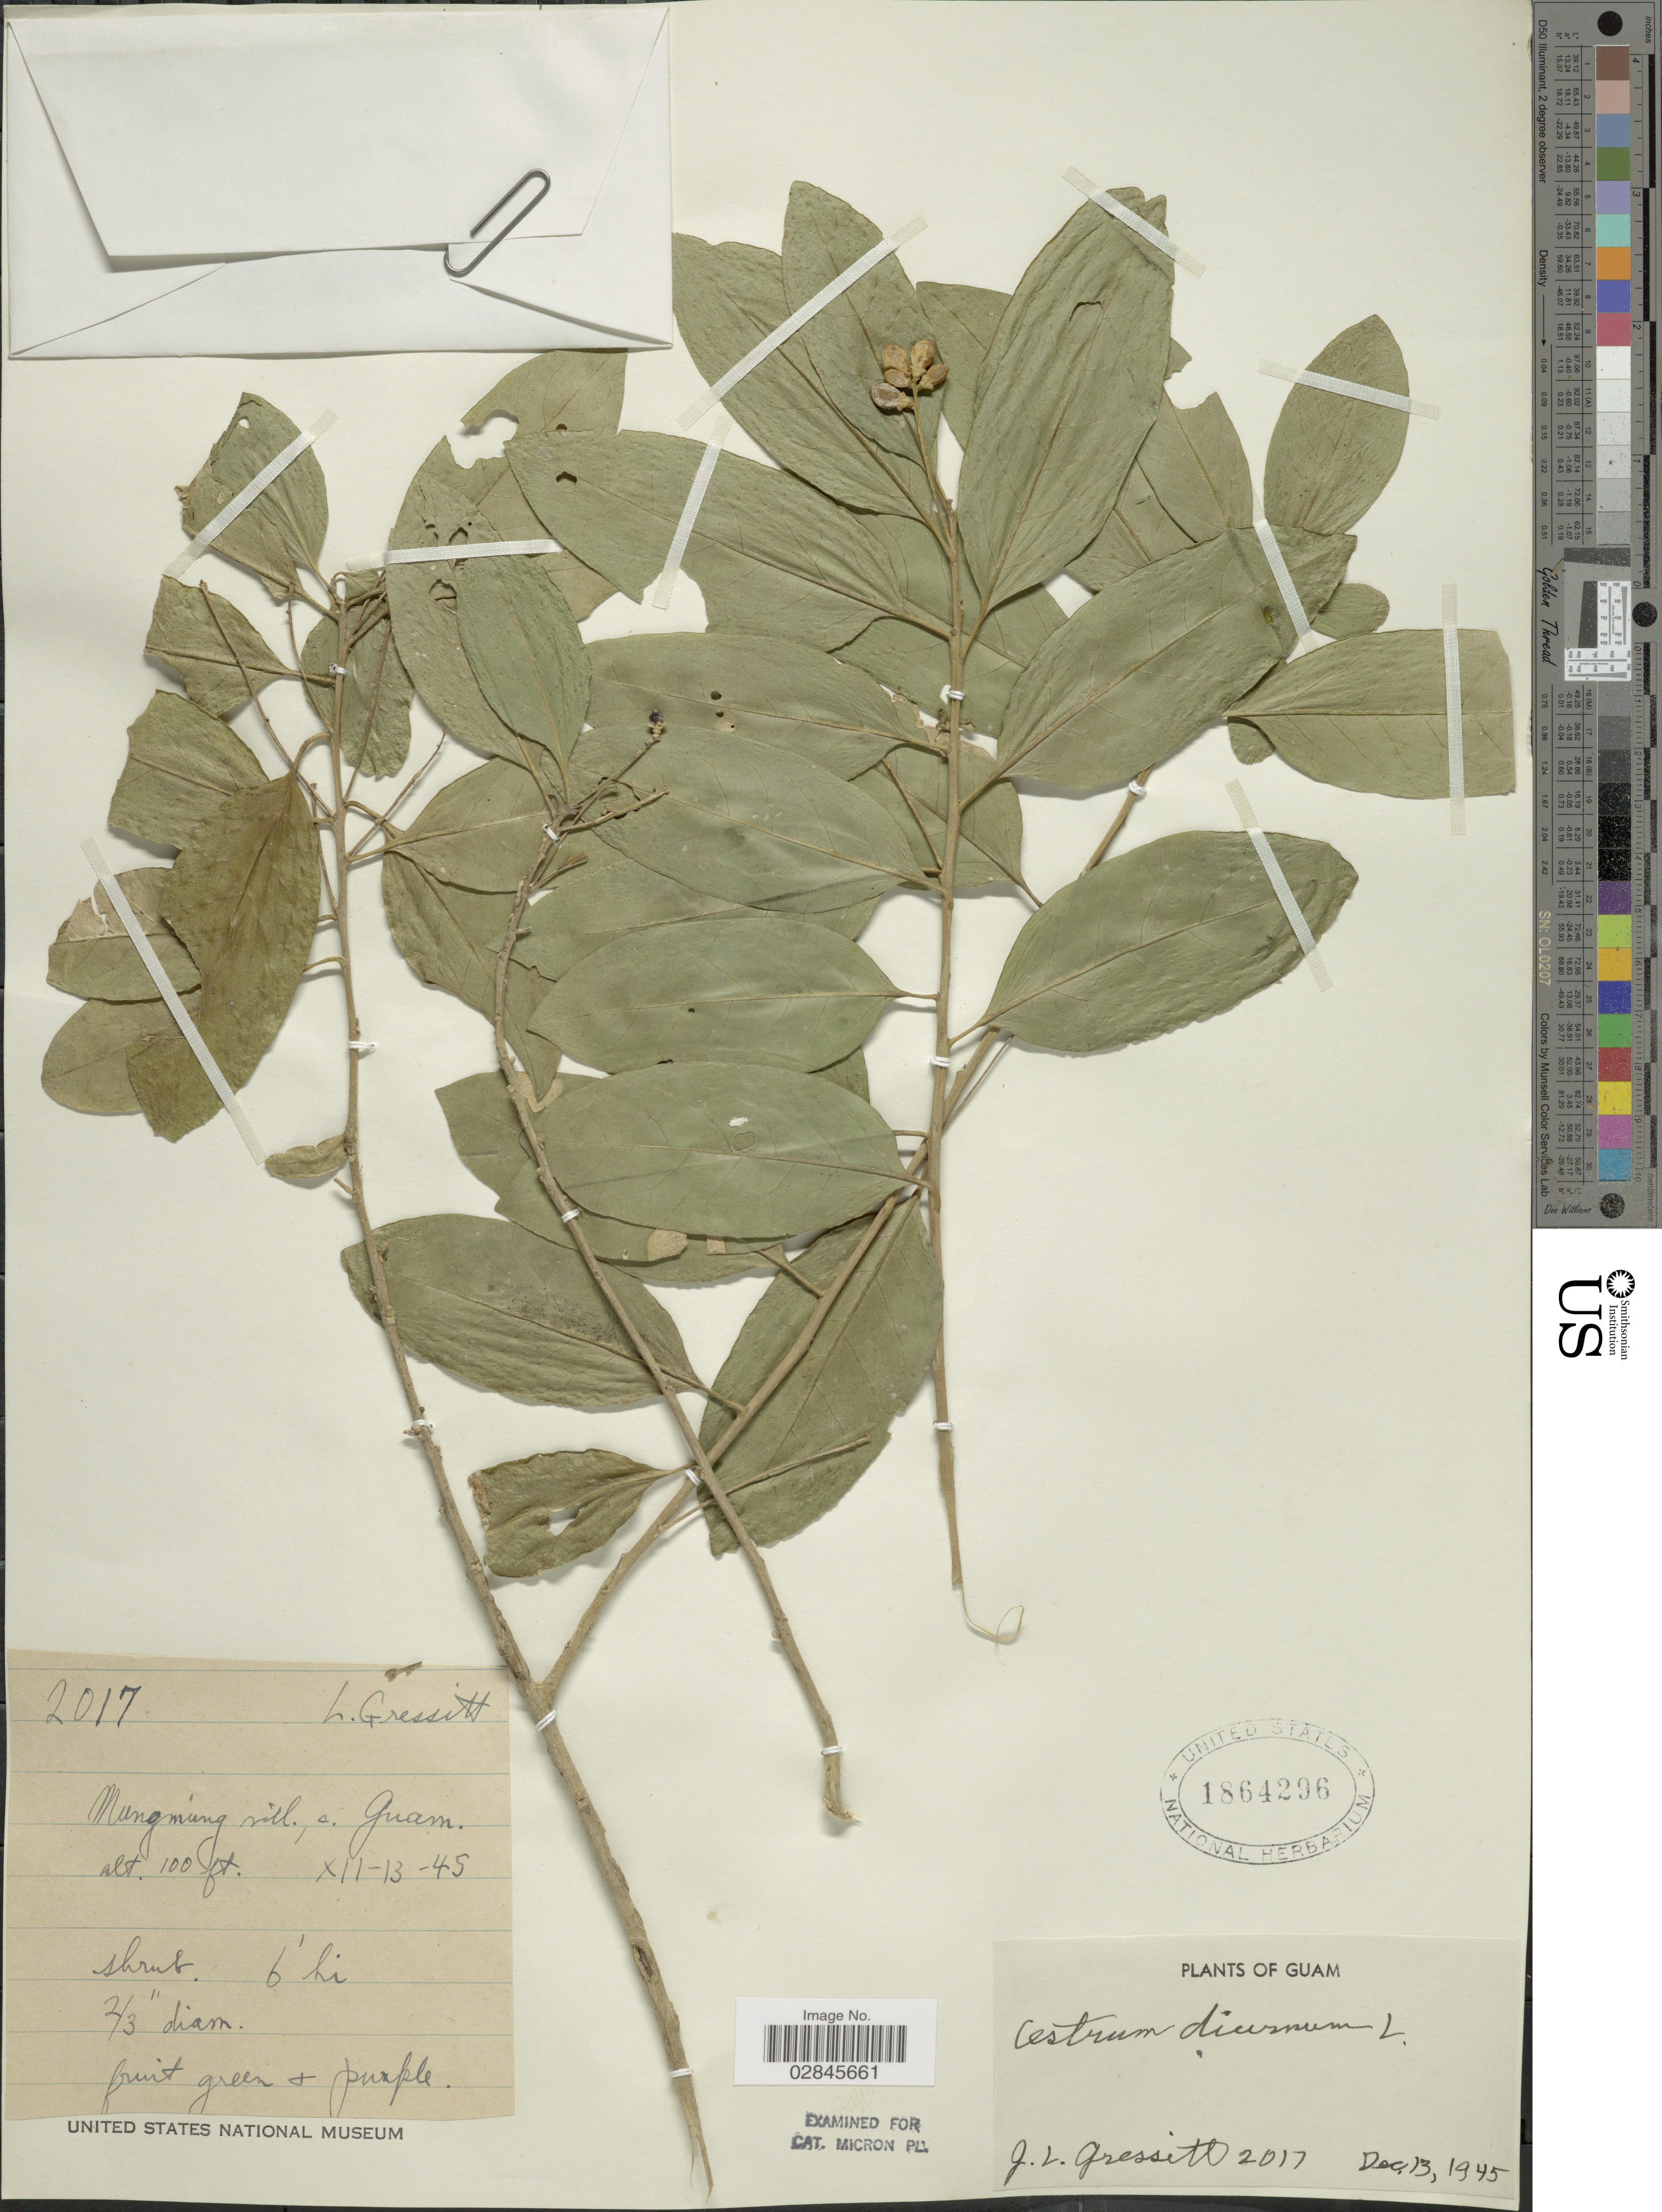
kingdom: Plantae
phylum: Tracheophyta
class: Magnoliopsida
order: Solanales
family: Solanaceae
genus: Cestrum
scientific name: Cestrum diurnum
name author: L.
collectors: J. Gressitt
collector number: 2017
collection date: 1945-12-13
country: Guam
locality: Mungmúng vill., s Guam.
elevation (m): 30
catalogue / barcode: US 1864296